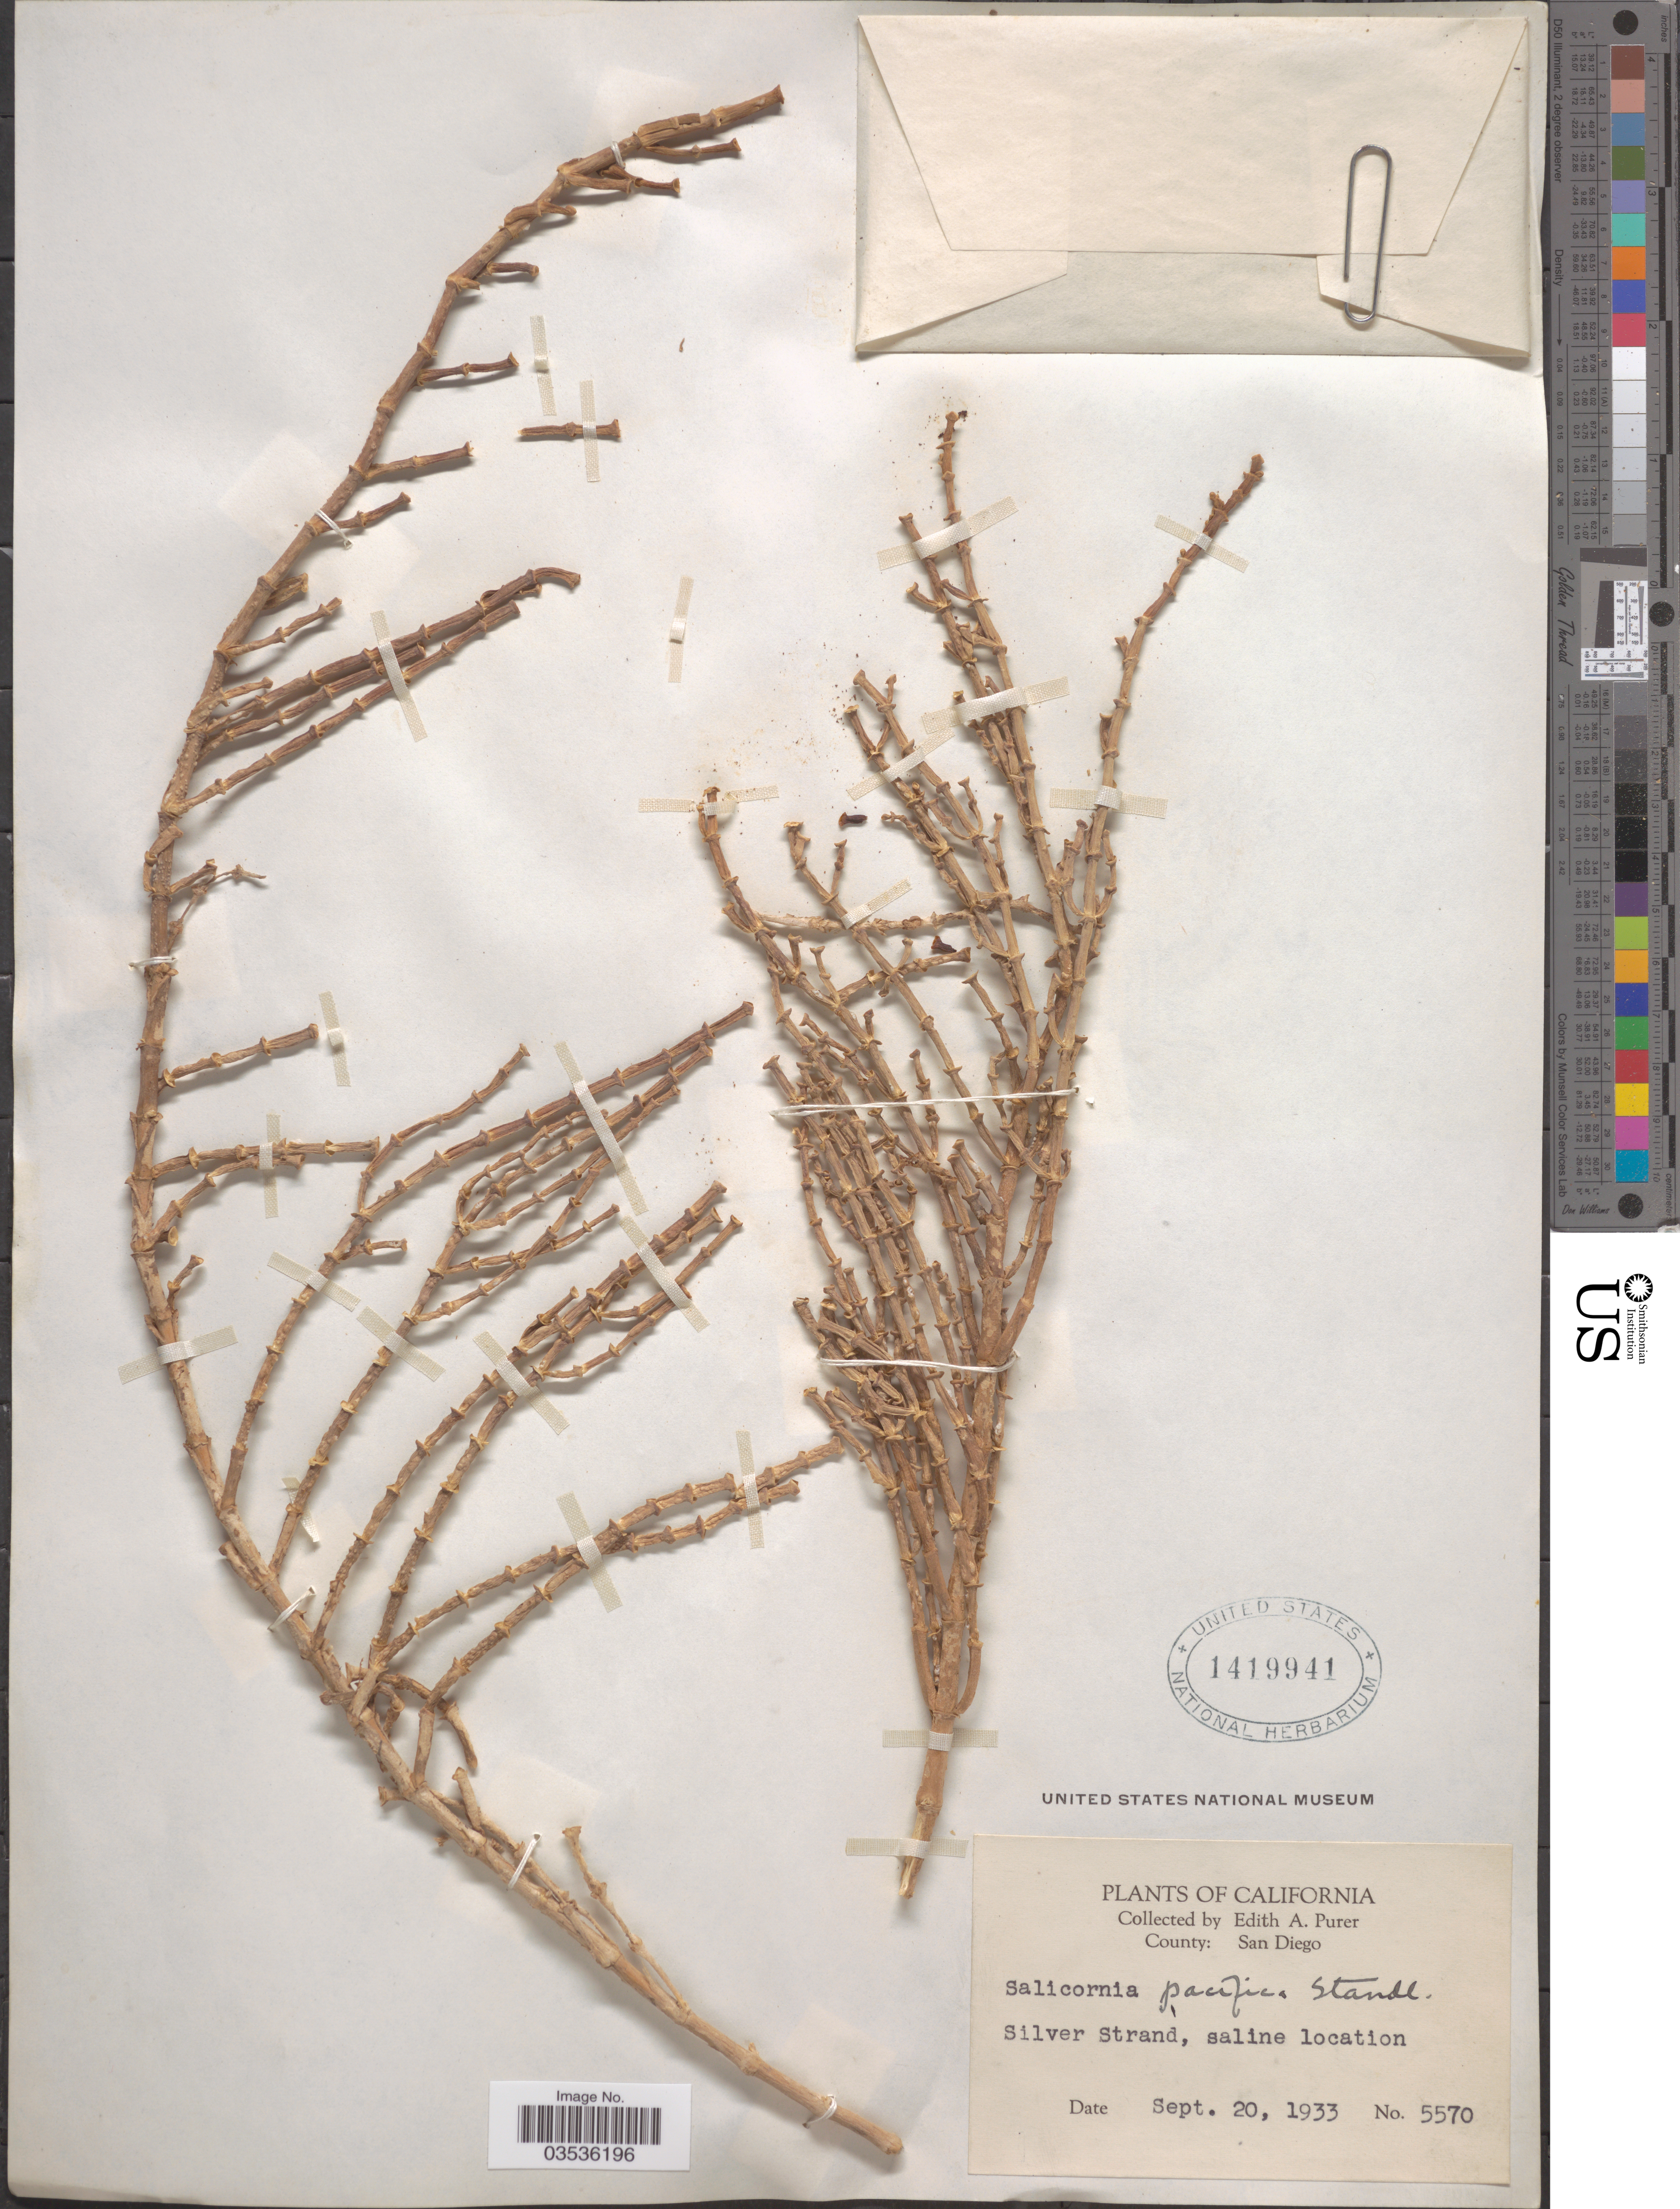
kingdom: Plantae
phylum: Tracheophyta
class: Magnoliopsida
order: Caryophyllales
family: Amaranthaceae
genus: Salicornia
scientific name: Salicornia pacifica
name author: Standl.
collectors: E. Purer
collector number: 5570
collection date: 1933-09-20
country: United States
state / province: California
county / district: San Diego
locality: County: San Diego. Silver Strand, saline location.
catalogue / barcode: US 1419941